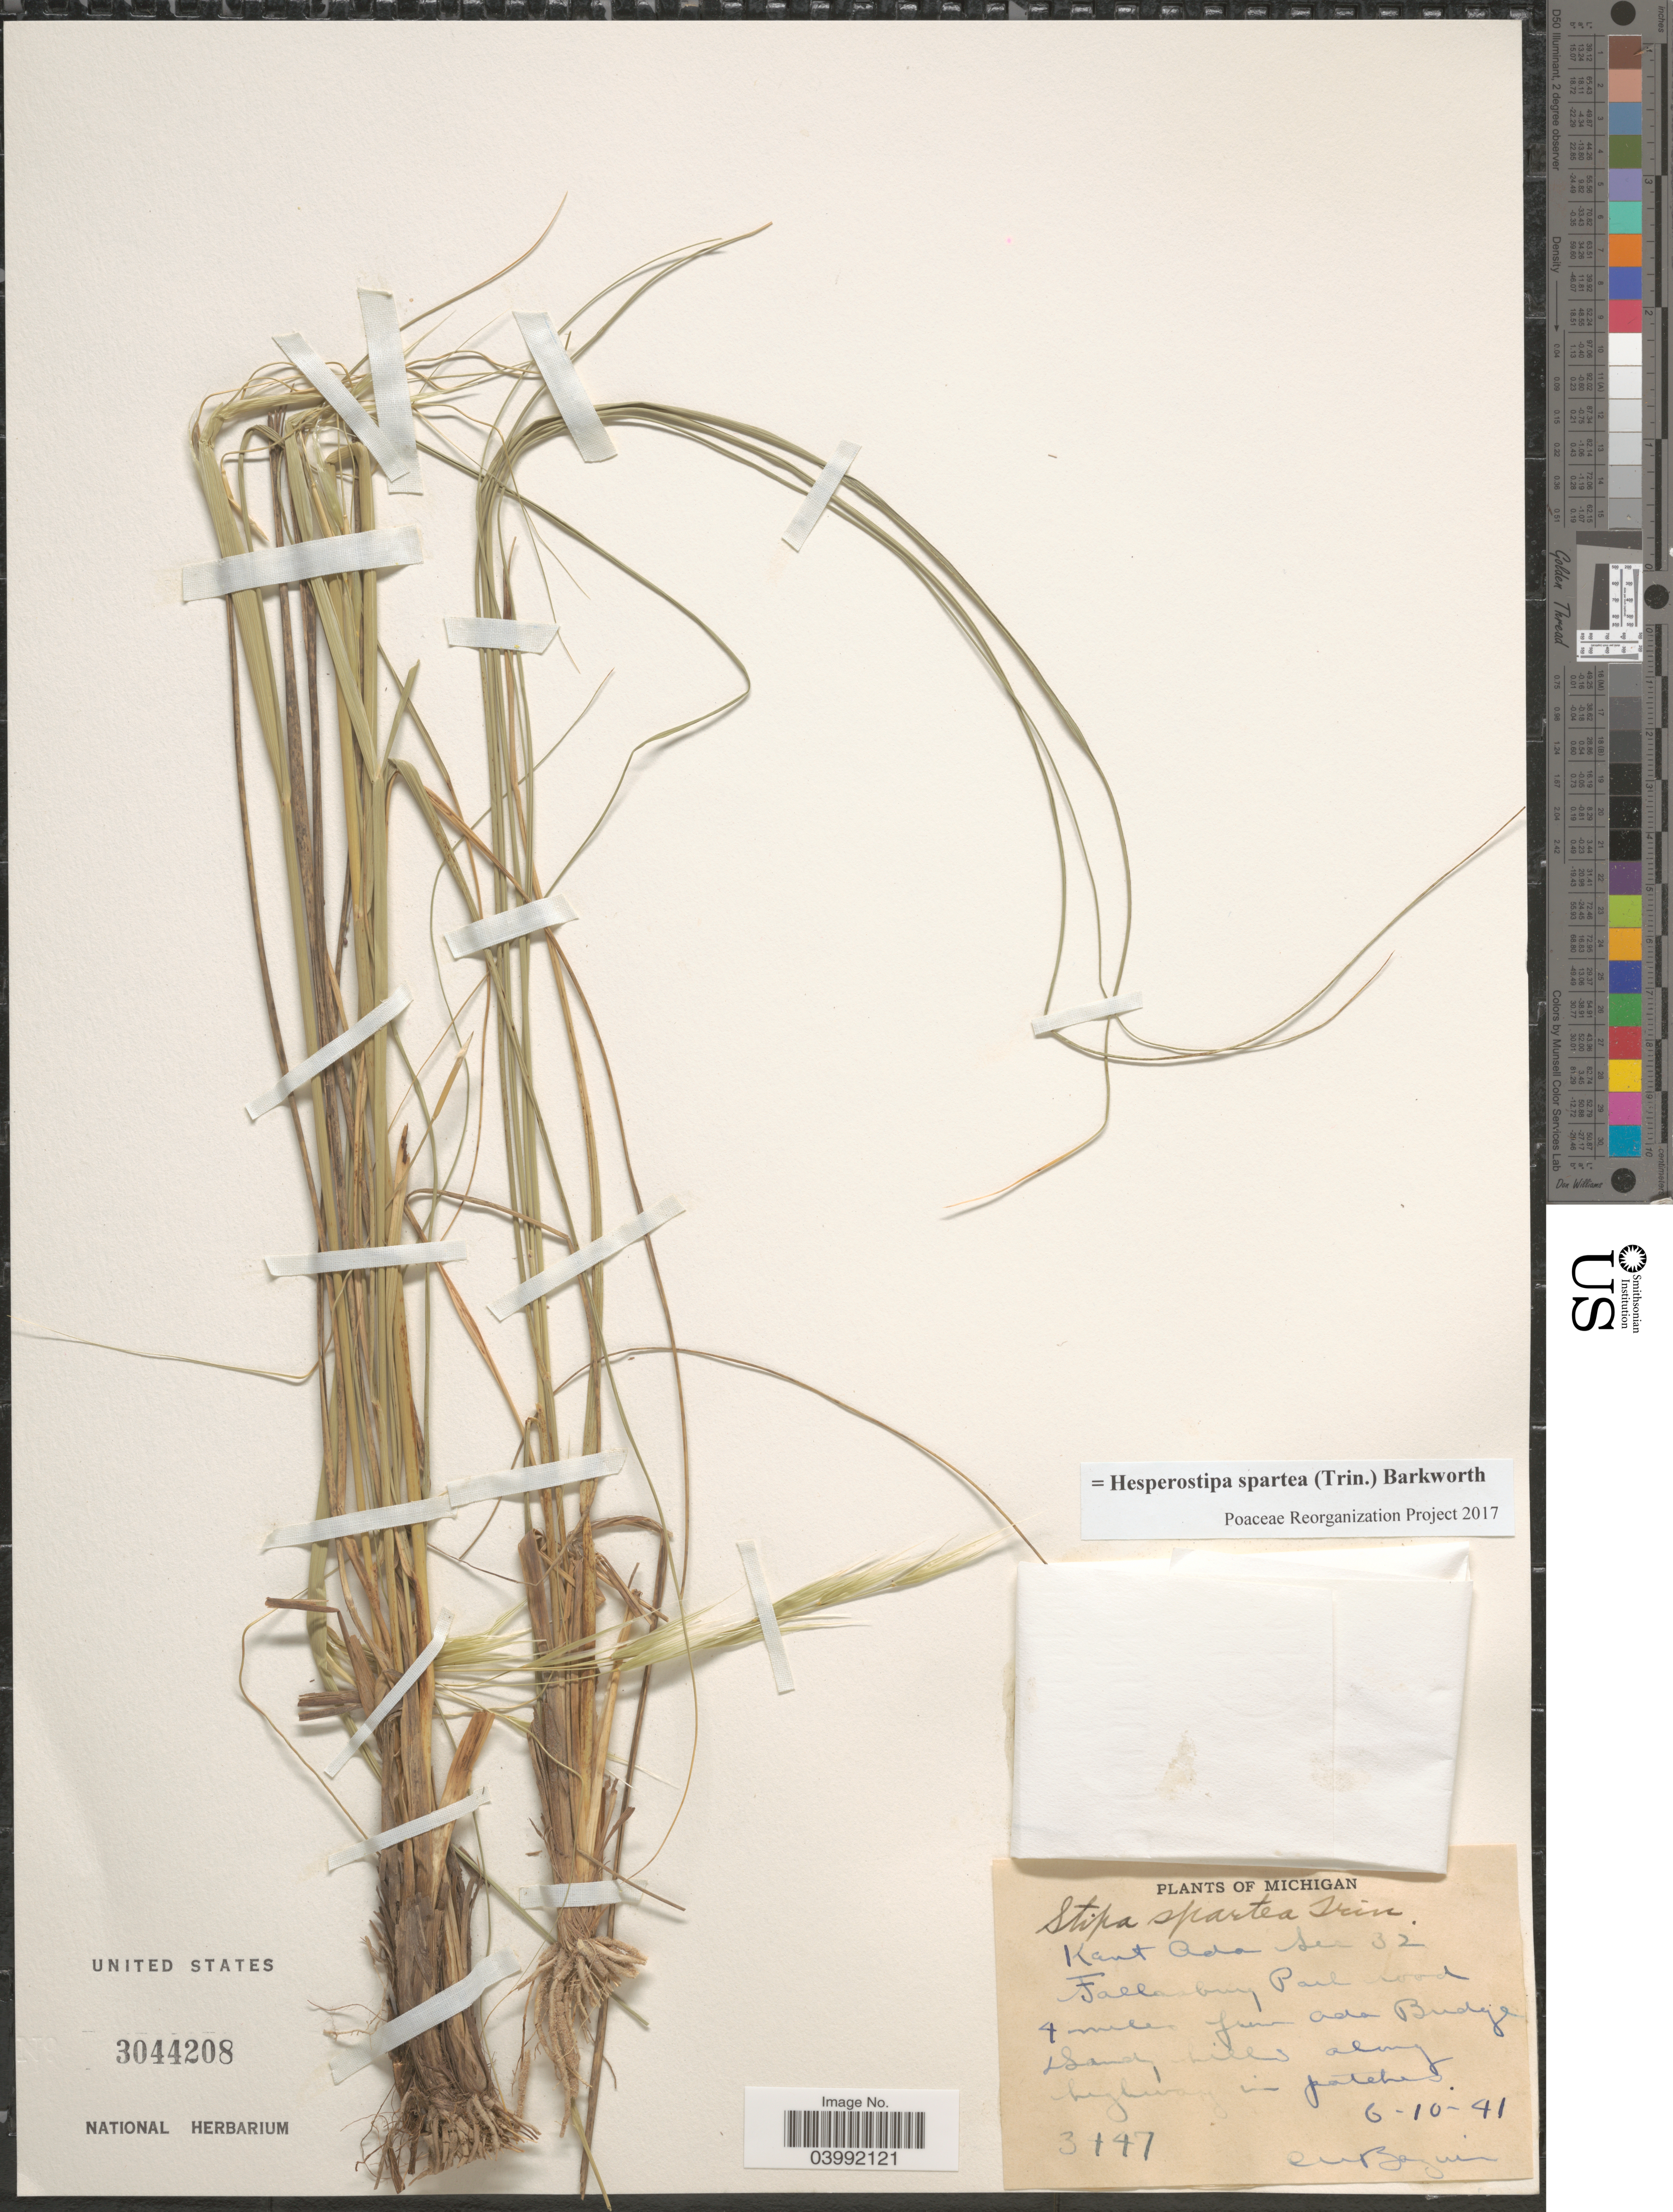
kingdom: Plantae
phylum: Tracheophyta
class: Liliopsida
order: Poales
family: Poaceae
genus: Hesperostipa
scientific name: Hesperostipa spartea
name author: (Trin.) Barkworth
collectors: C. Bazuin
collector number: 3447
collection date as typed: Transcribed d/m/y: 10/6/41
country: United States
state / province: Michigan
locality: Kant Ada Sec 32. Fallasburg Park road 4 miles from Ada Bridge. Sand, hills along highway in patches.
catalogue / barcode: US 3044208